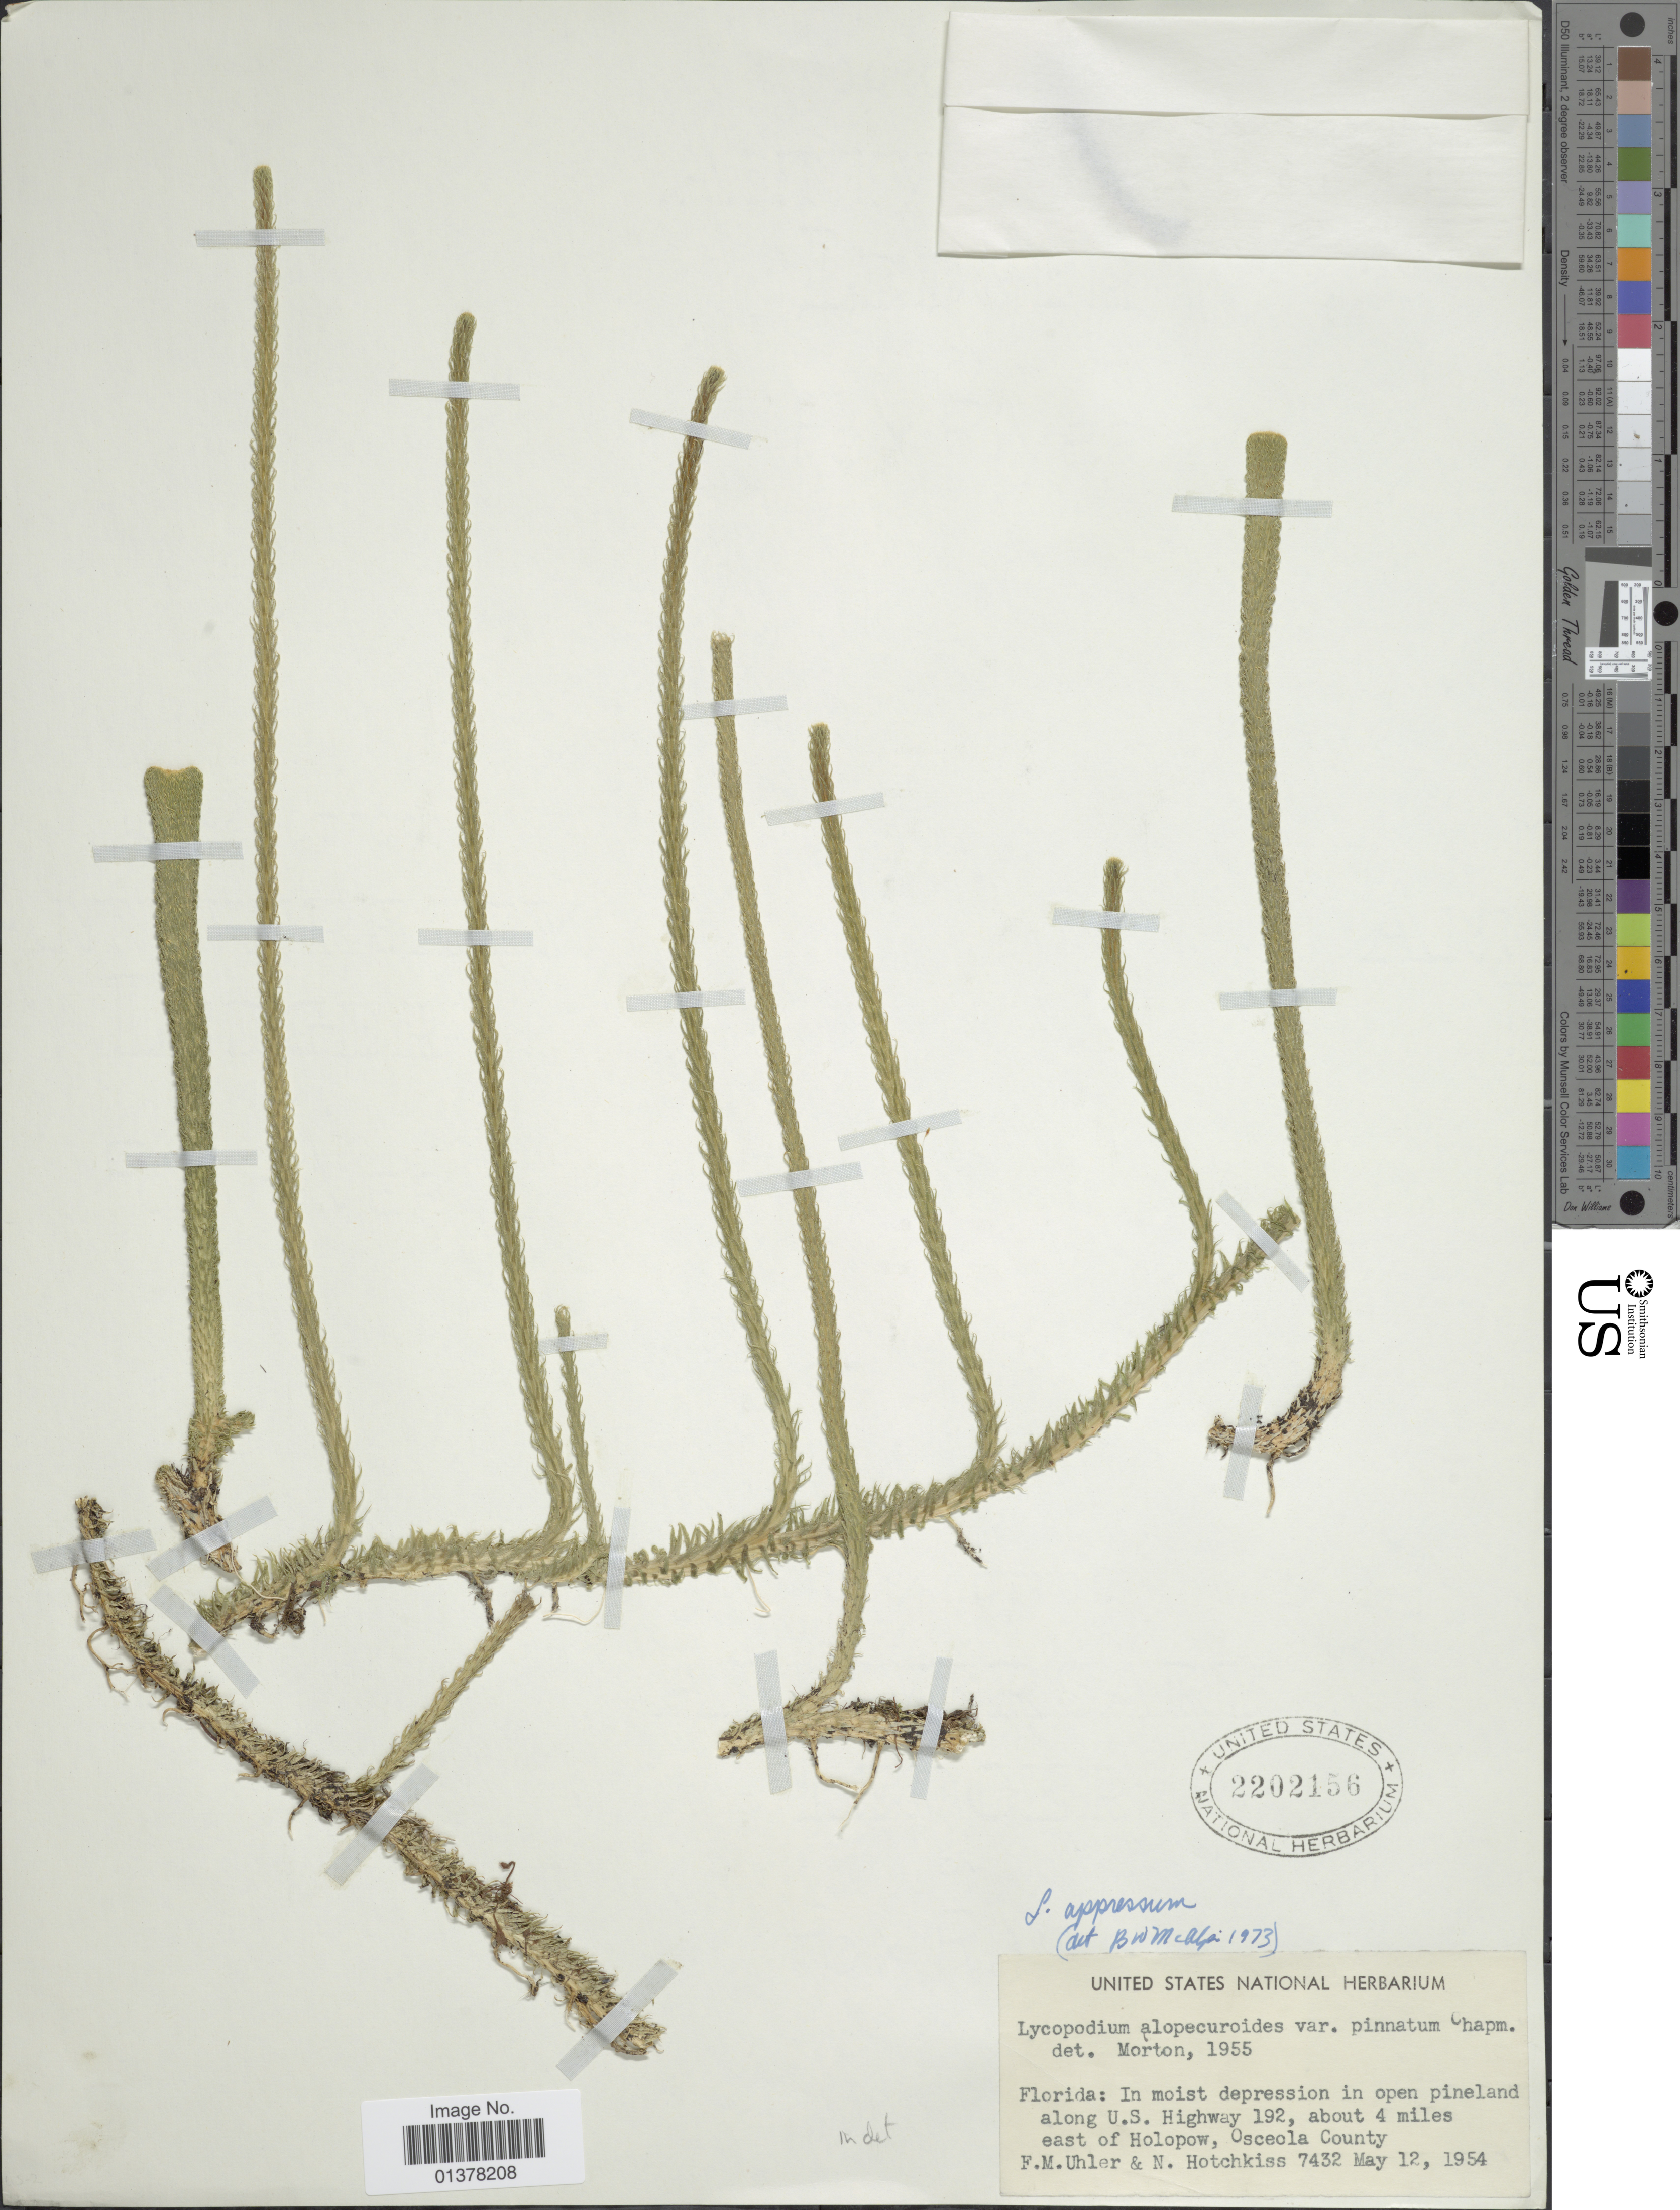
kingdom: Plantae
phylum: Tracheophyta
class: Lycopodiopsida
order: Lycopodiales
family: Lycopodiaceae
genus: Lycopodiella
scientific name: Lycopodiella appressa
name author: (Chapm.) Cranfill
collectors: F. M. Uhler & N. Hotchkiss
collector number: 7432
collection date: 1954-05-12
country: United States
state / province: Florida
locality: In moist depression in open pineland along U,S. Highway 192, about 4miles east of Holopow, Oscecla County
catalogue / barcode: US 2202156